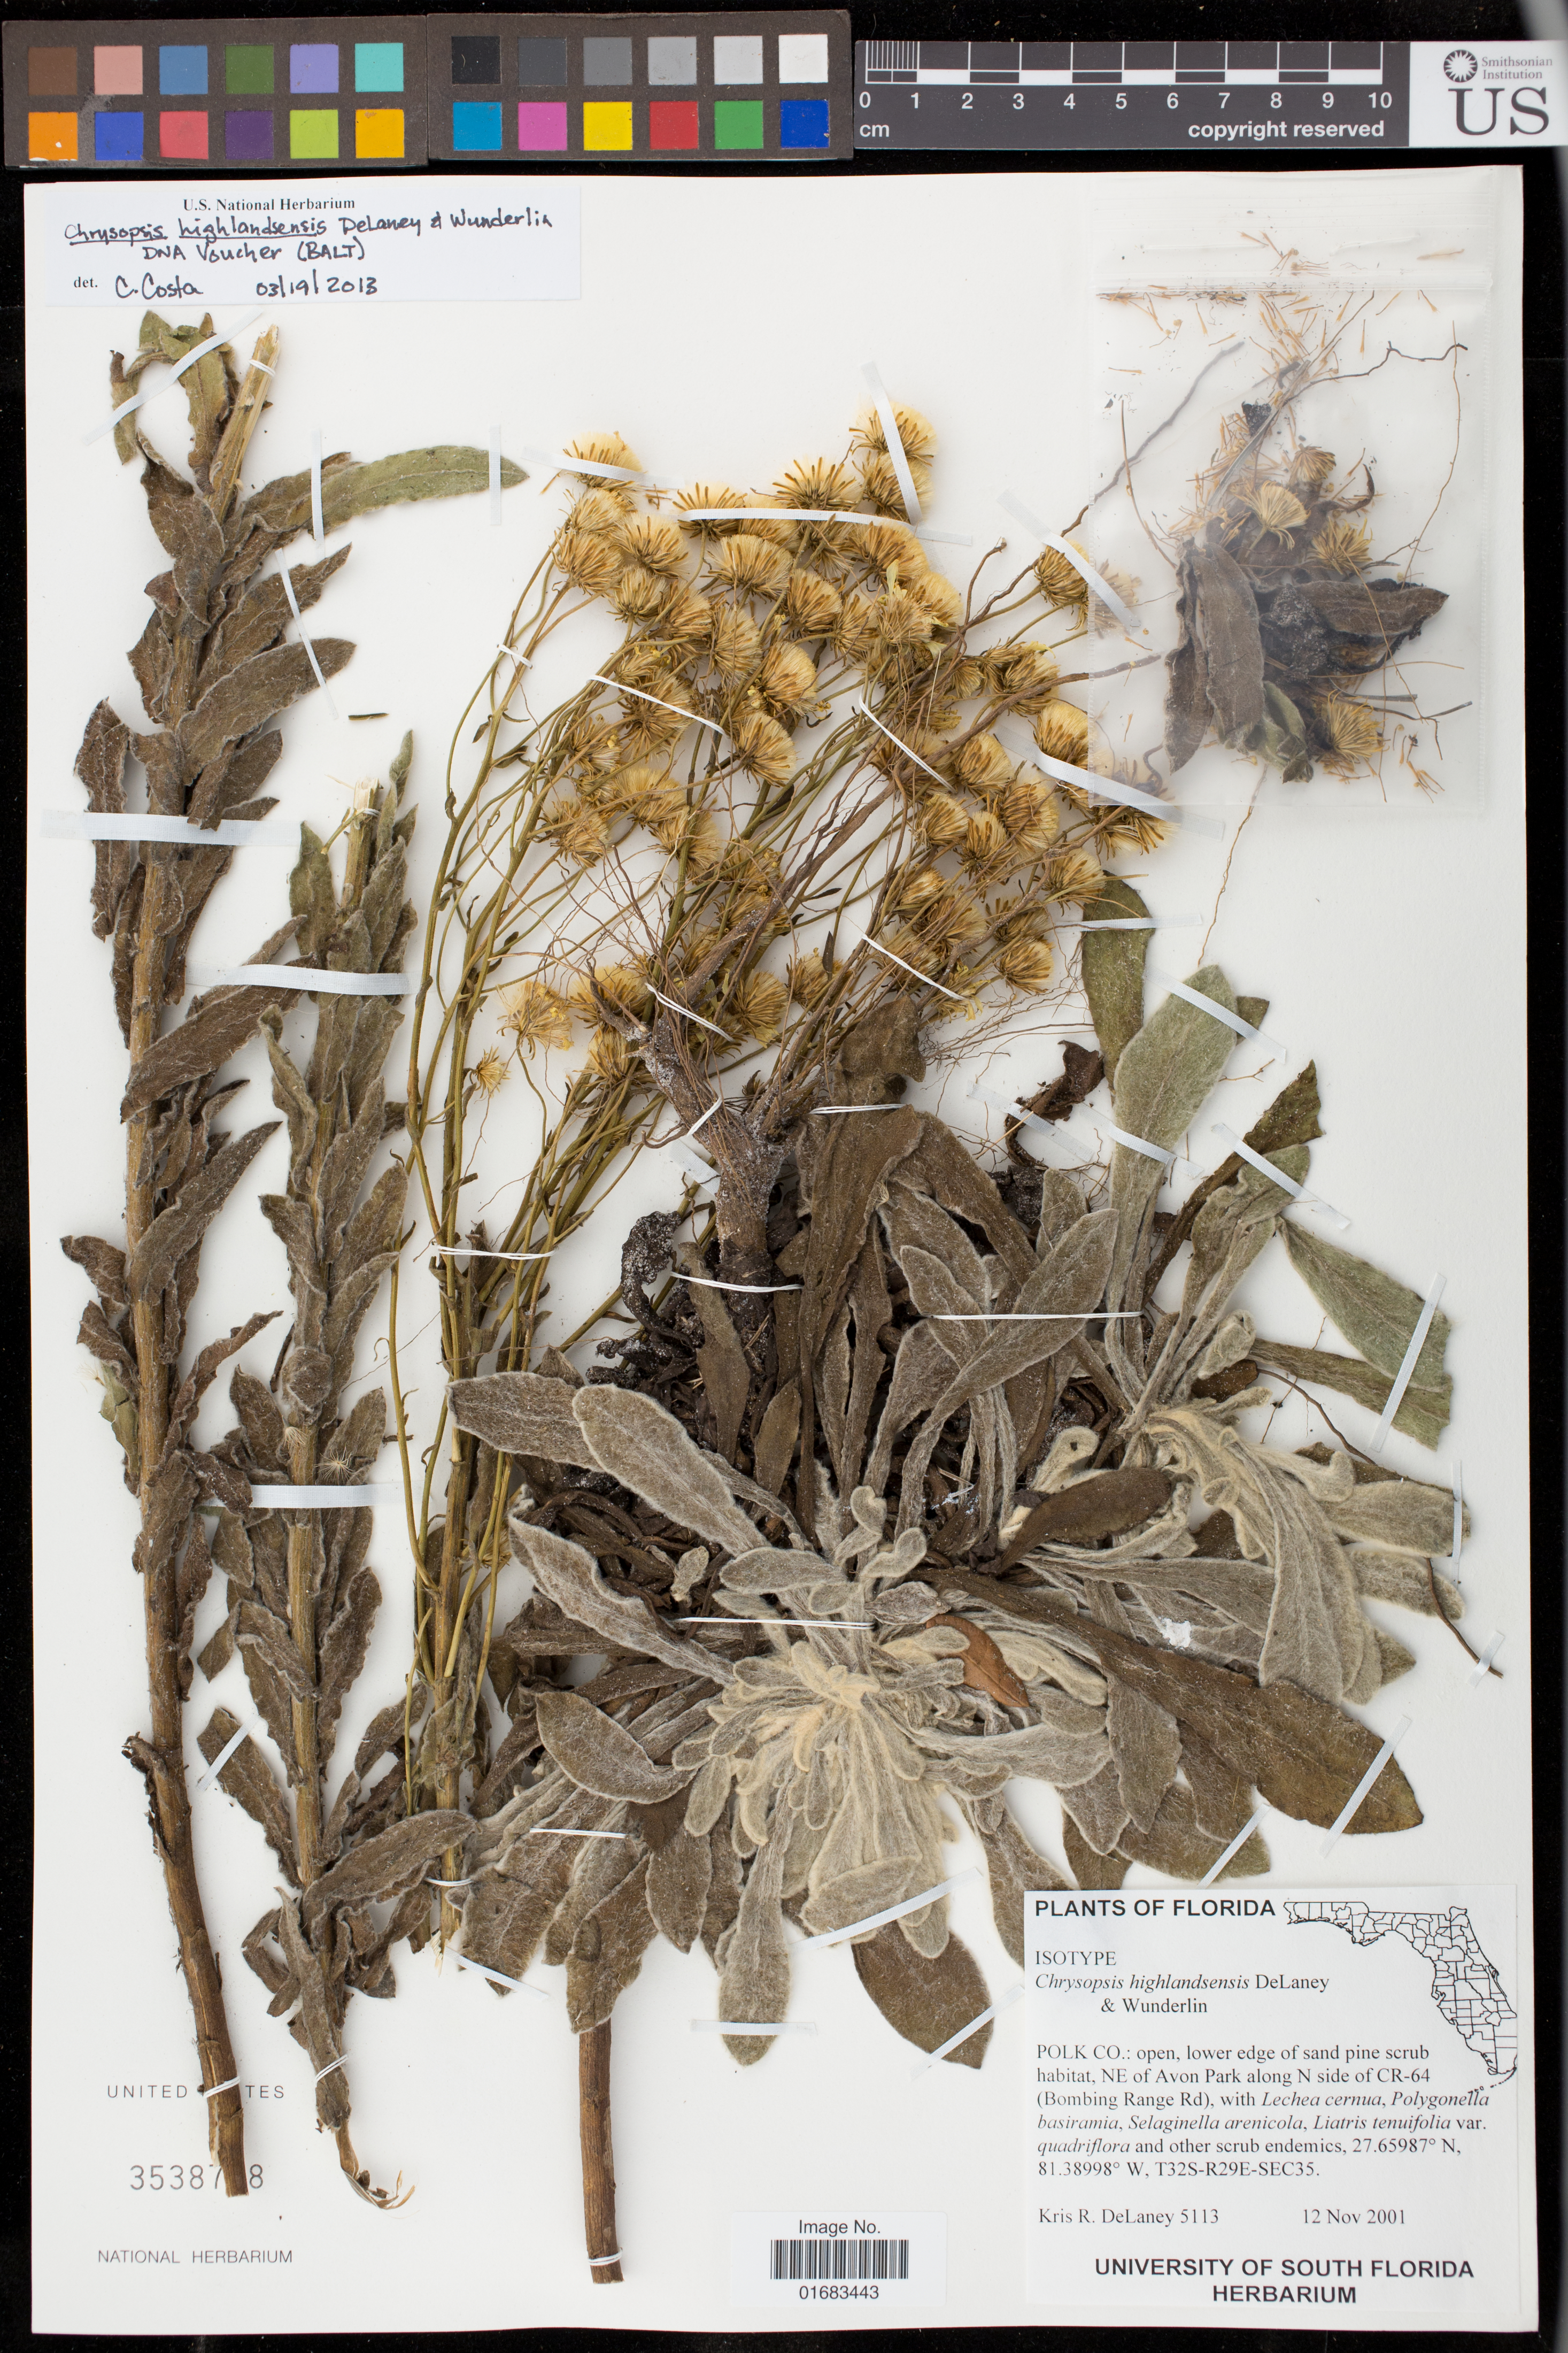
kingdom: Plantae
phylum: Tracheophyta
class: Magnoliopsida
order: Asterales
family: Asteraceae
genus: Chrysopsis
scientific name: Chrysopsis highlandsensis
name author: DeLaney & Wunderlin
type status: Isotype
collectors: K. R. DeLaney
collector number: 5113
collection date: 2001-11-12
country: United States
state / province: Florida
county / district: Polk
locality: Polk Co.: open, lower edge of sand pine scrub habitat, NE of Avon Park along N side of CR-64 (Bombing Range Rd).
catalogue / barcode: US 3538718